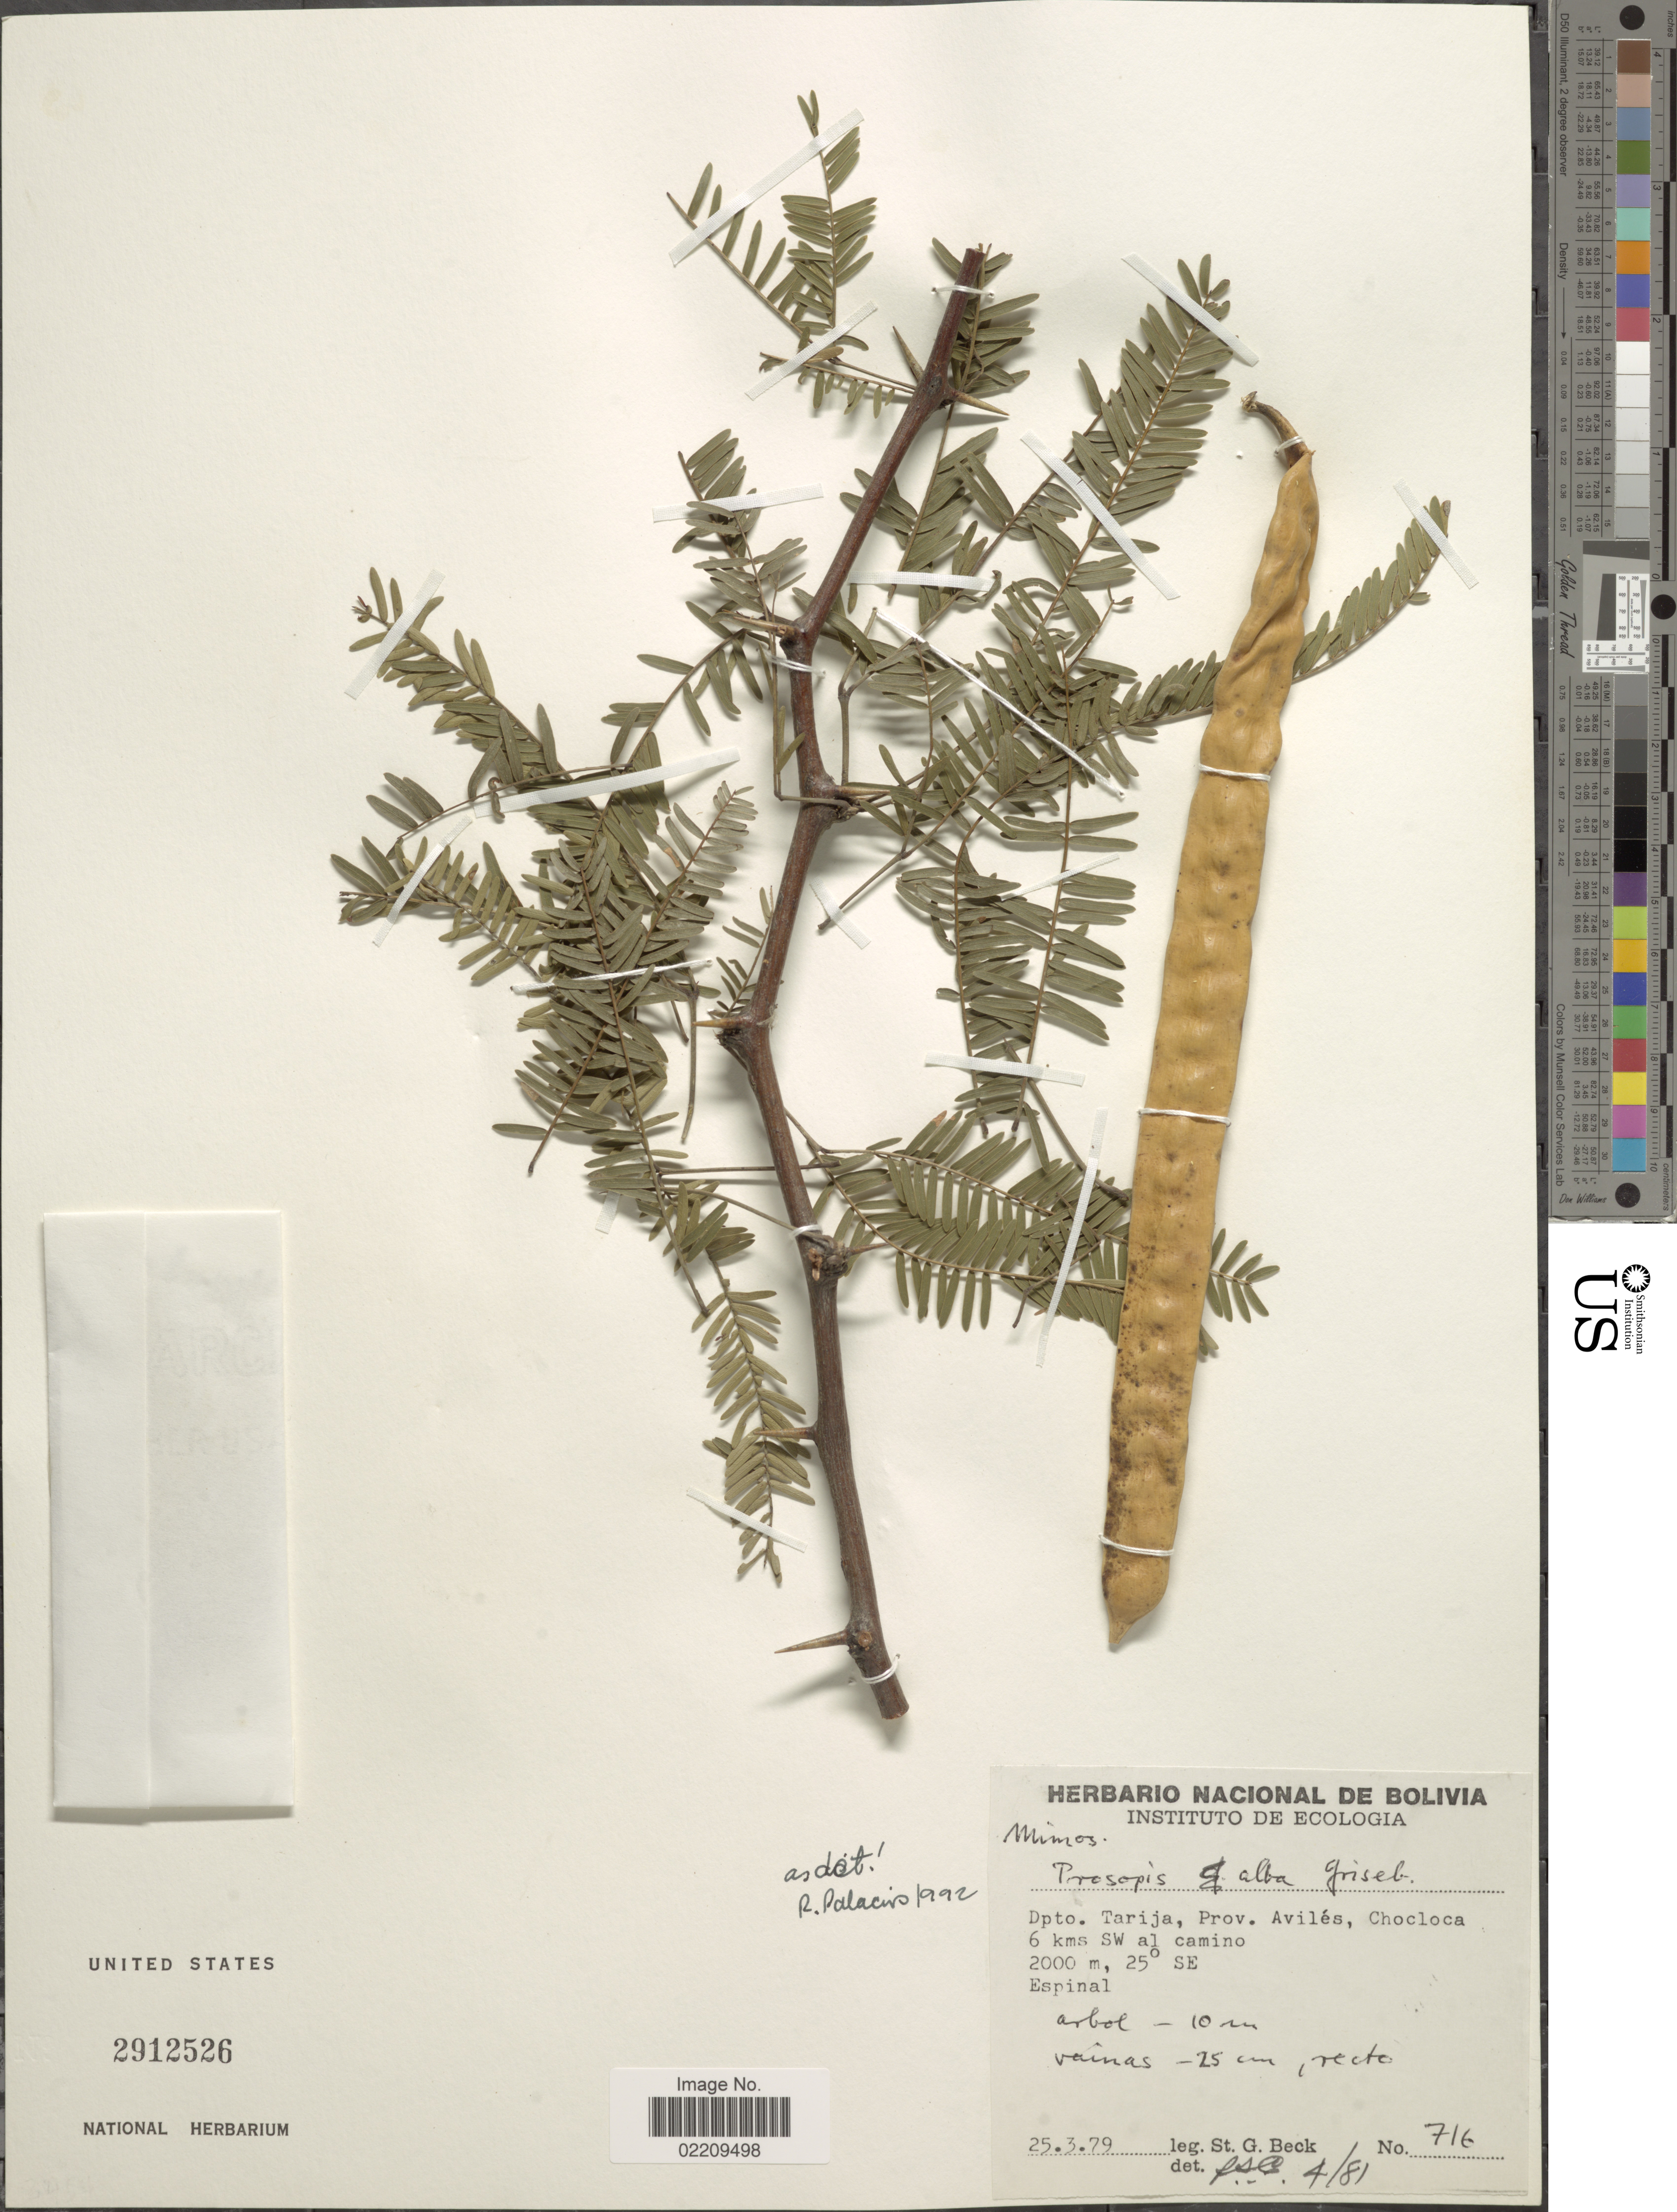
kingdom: Plantae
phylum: Tracheophyta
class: Magnoliopsida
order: Fabales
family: Fabaceae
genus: Neltuma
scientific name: Neltuma alba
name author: (Griseb.) C. E. Hughes & G.P. Lewis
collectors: S. G. Beck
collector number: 716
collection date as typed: Transcribed d/m/y: 25/3/79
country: Bolivia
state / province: Tarija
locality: Dpto. Tarija, Prov. Avilesm Chocloca 6 kms SW of al camino. 25 SE Espinal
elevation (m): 2000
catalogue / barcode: US 2912526